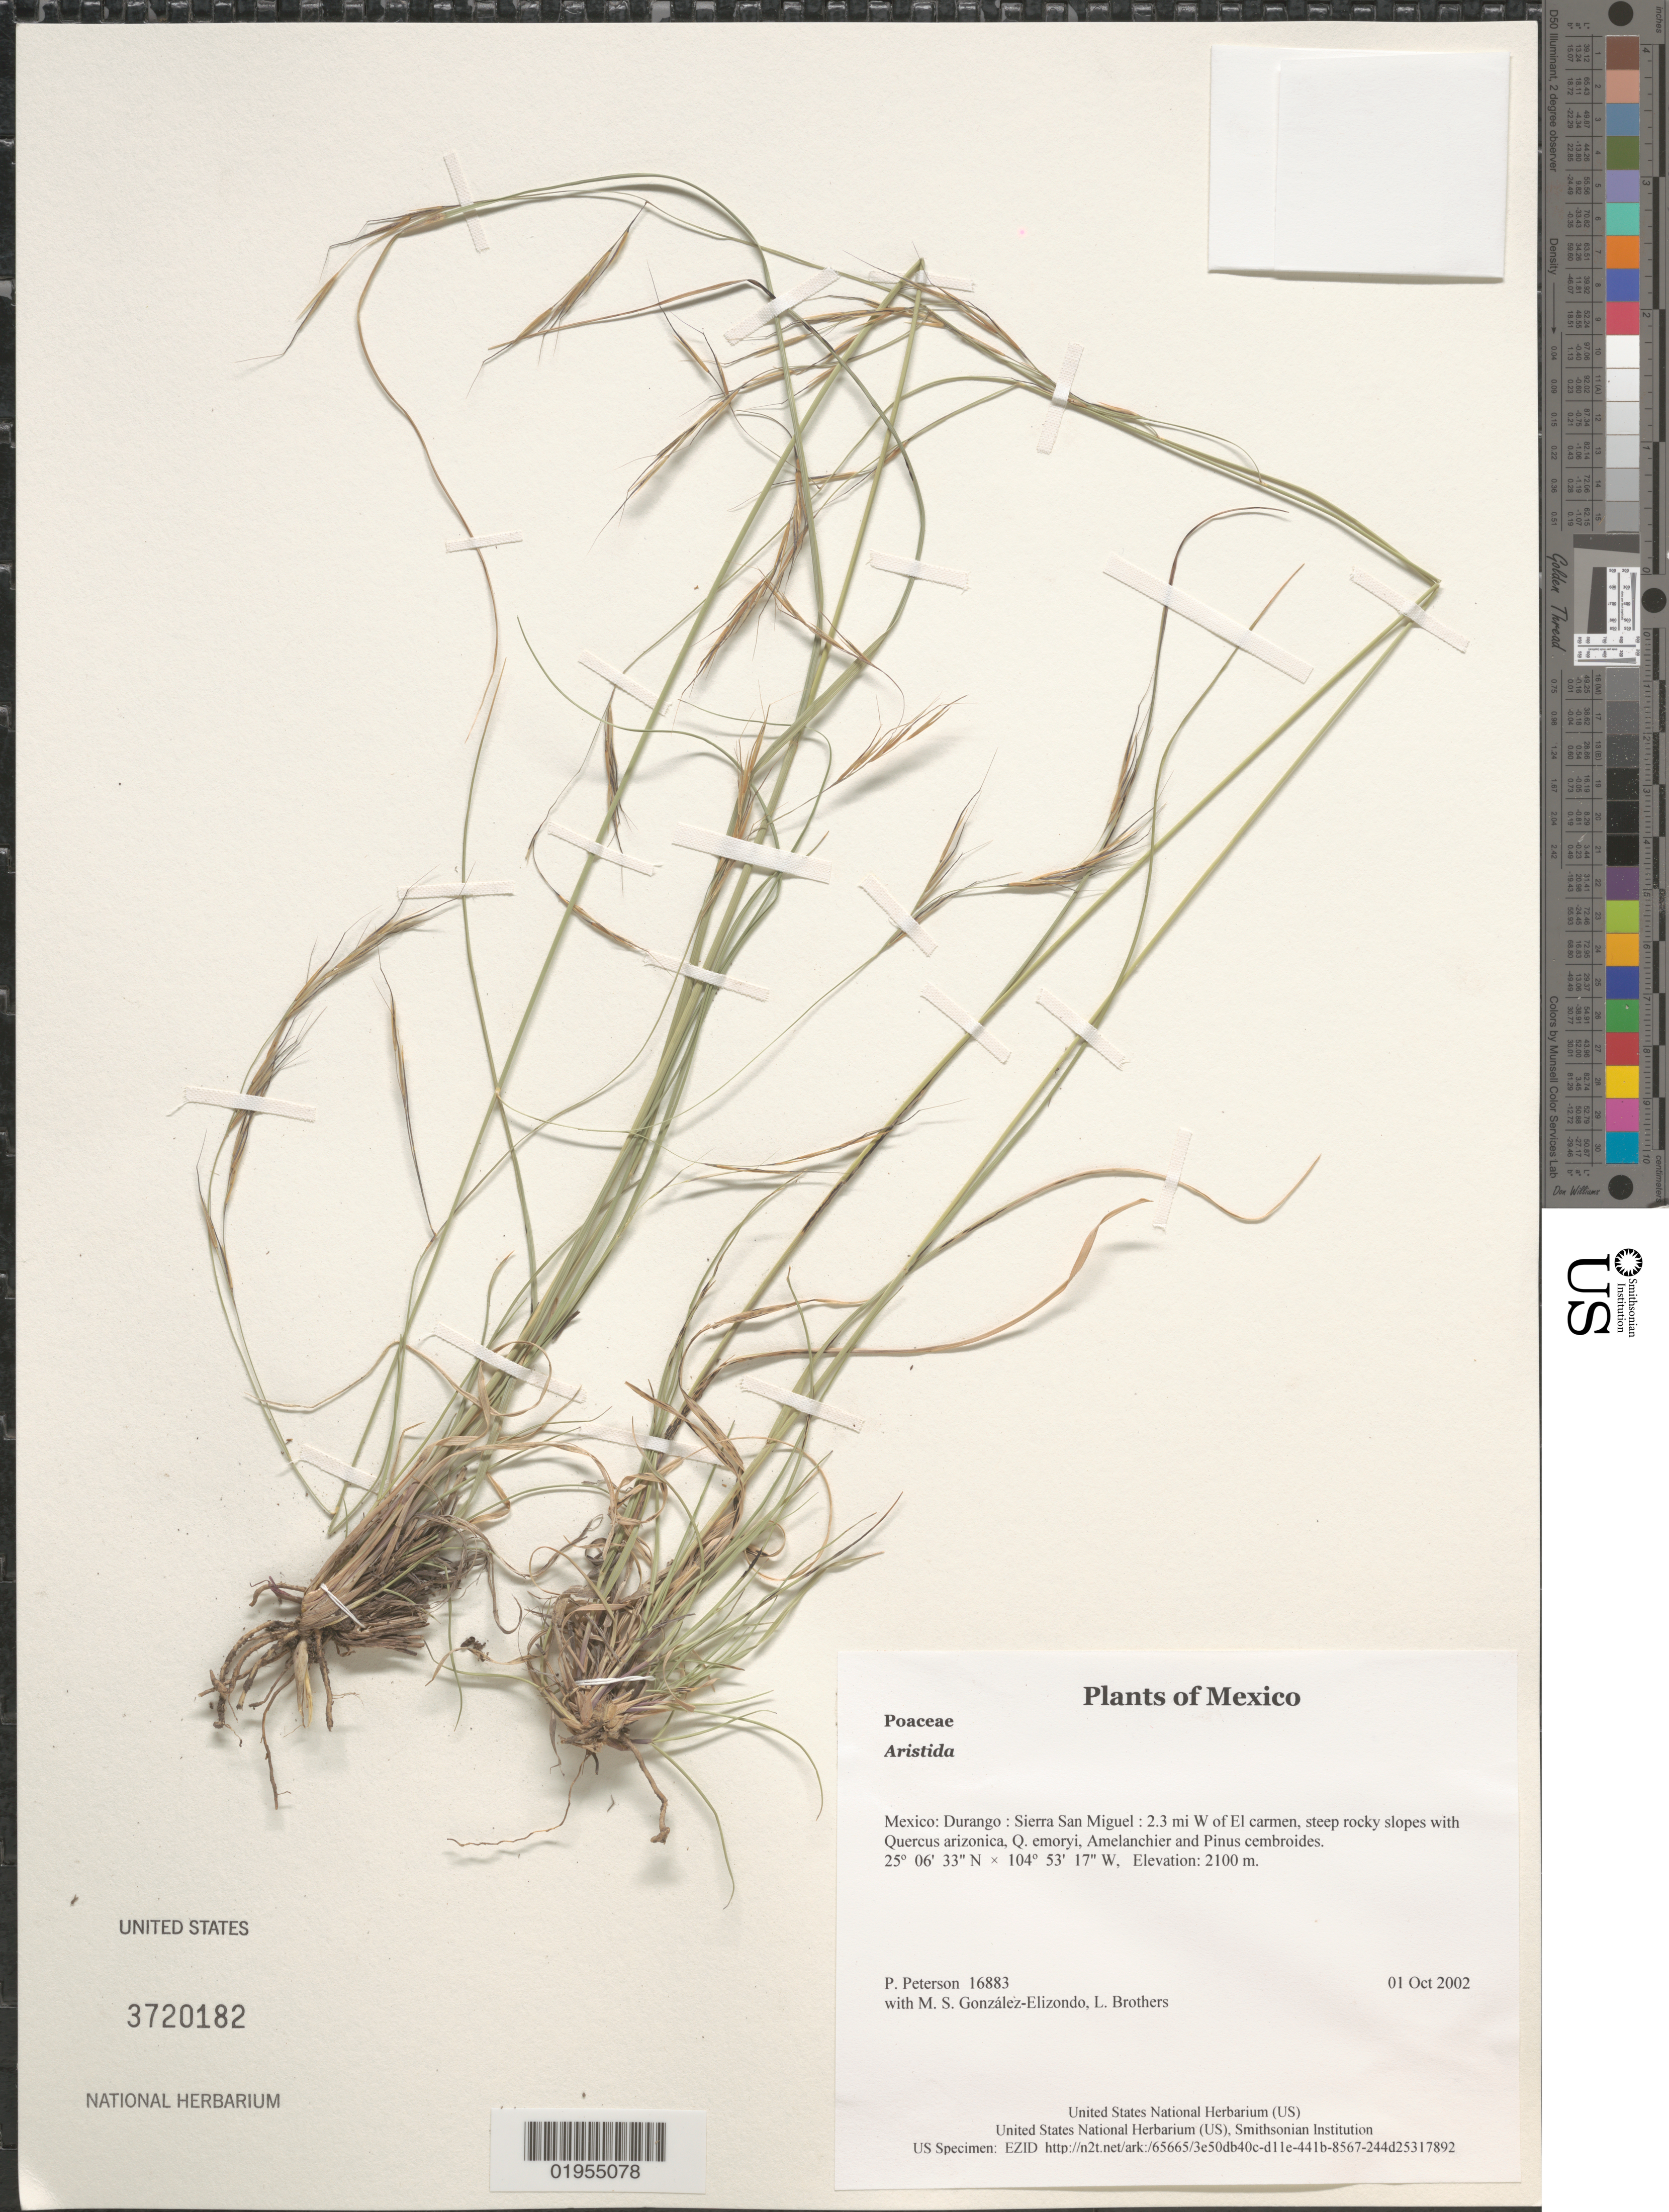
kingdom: Plantae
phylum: Tracheophyta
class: Liliopsida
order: Poales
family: Poaceae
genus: Aristida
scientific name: Aristida sp.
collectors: P. M. Peterson, M. S. González-Elizondo & L. E. Brothers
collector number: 16883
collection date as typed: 01 Oct 2002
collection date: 2002-10-01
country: Mexico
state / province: Durango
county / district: Sierra San Miguel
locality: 2.3 mi W of El carmen, steep rocky slopes with Quercus arizonica, Q. emoryi, Amelanchier and Pinus cembroides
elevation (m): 2100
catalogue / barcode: US 3720182